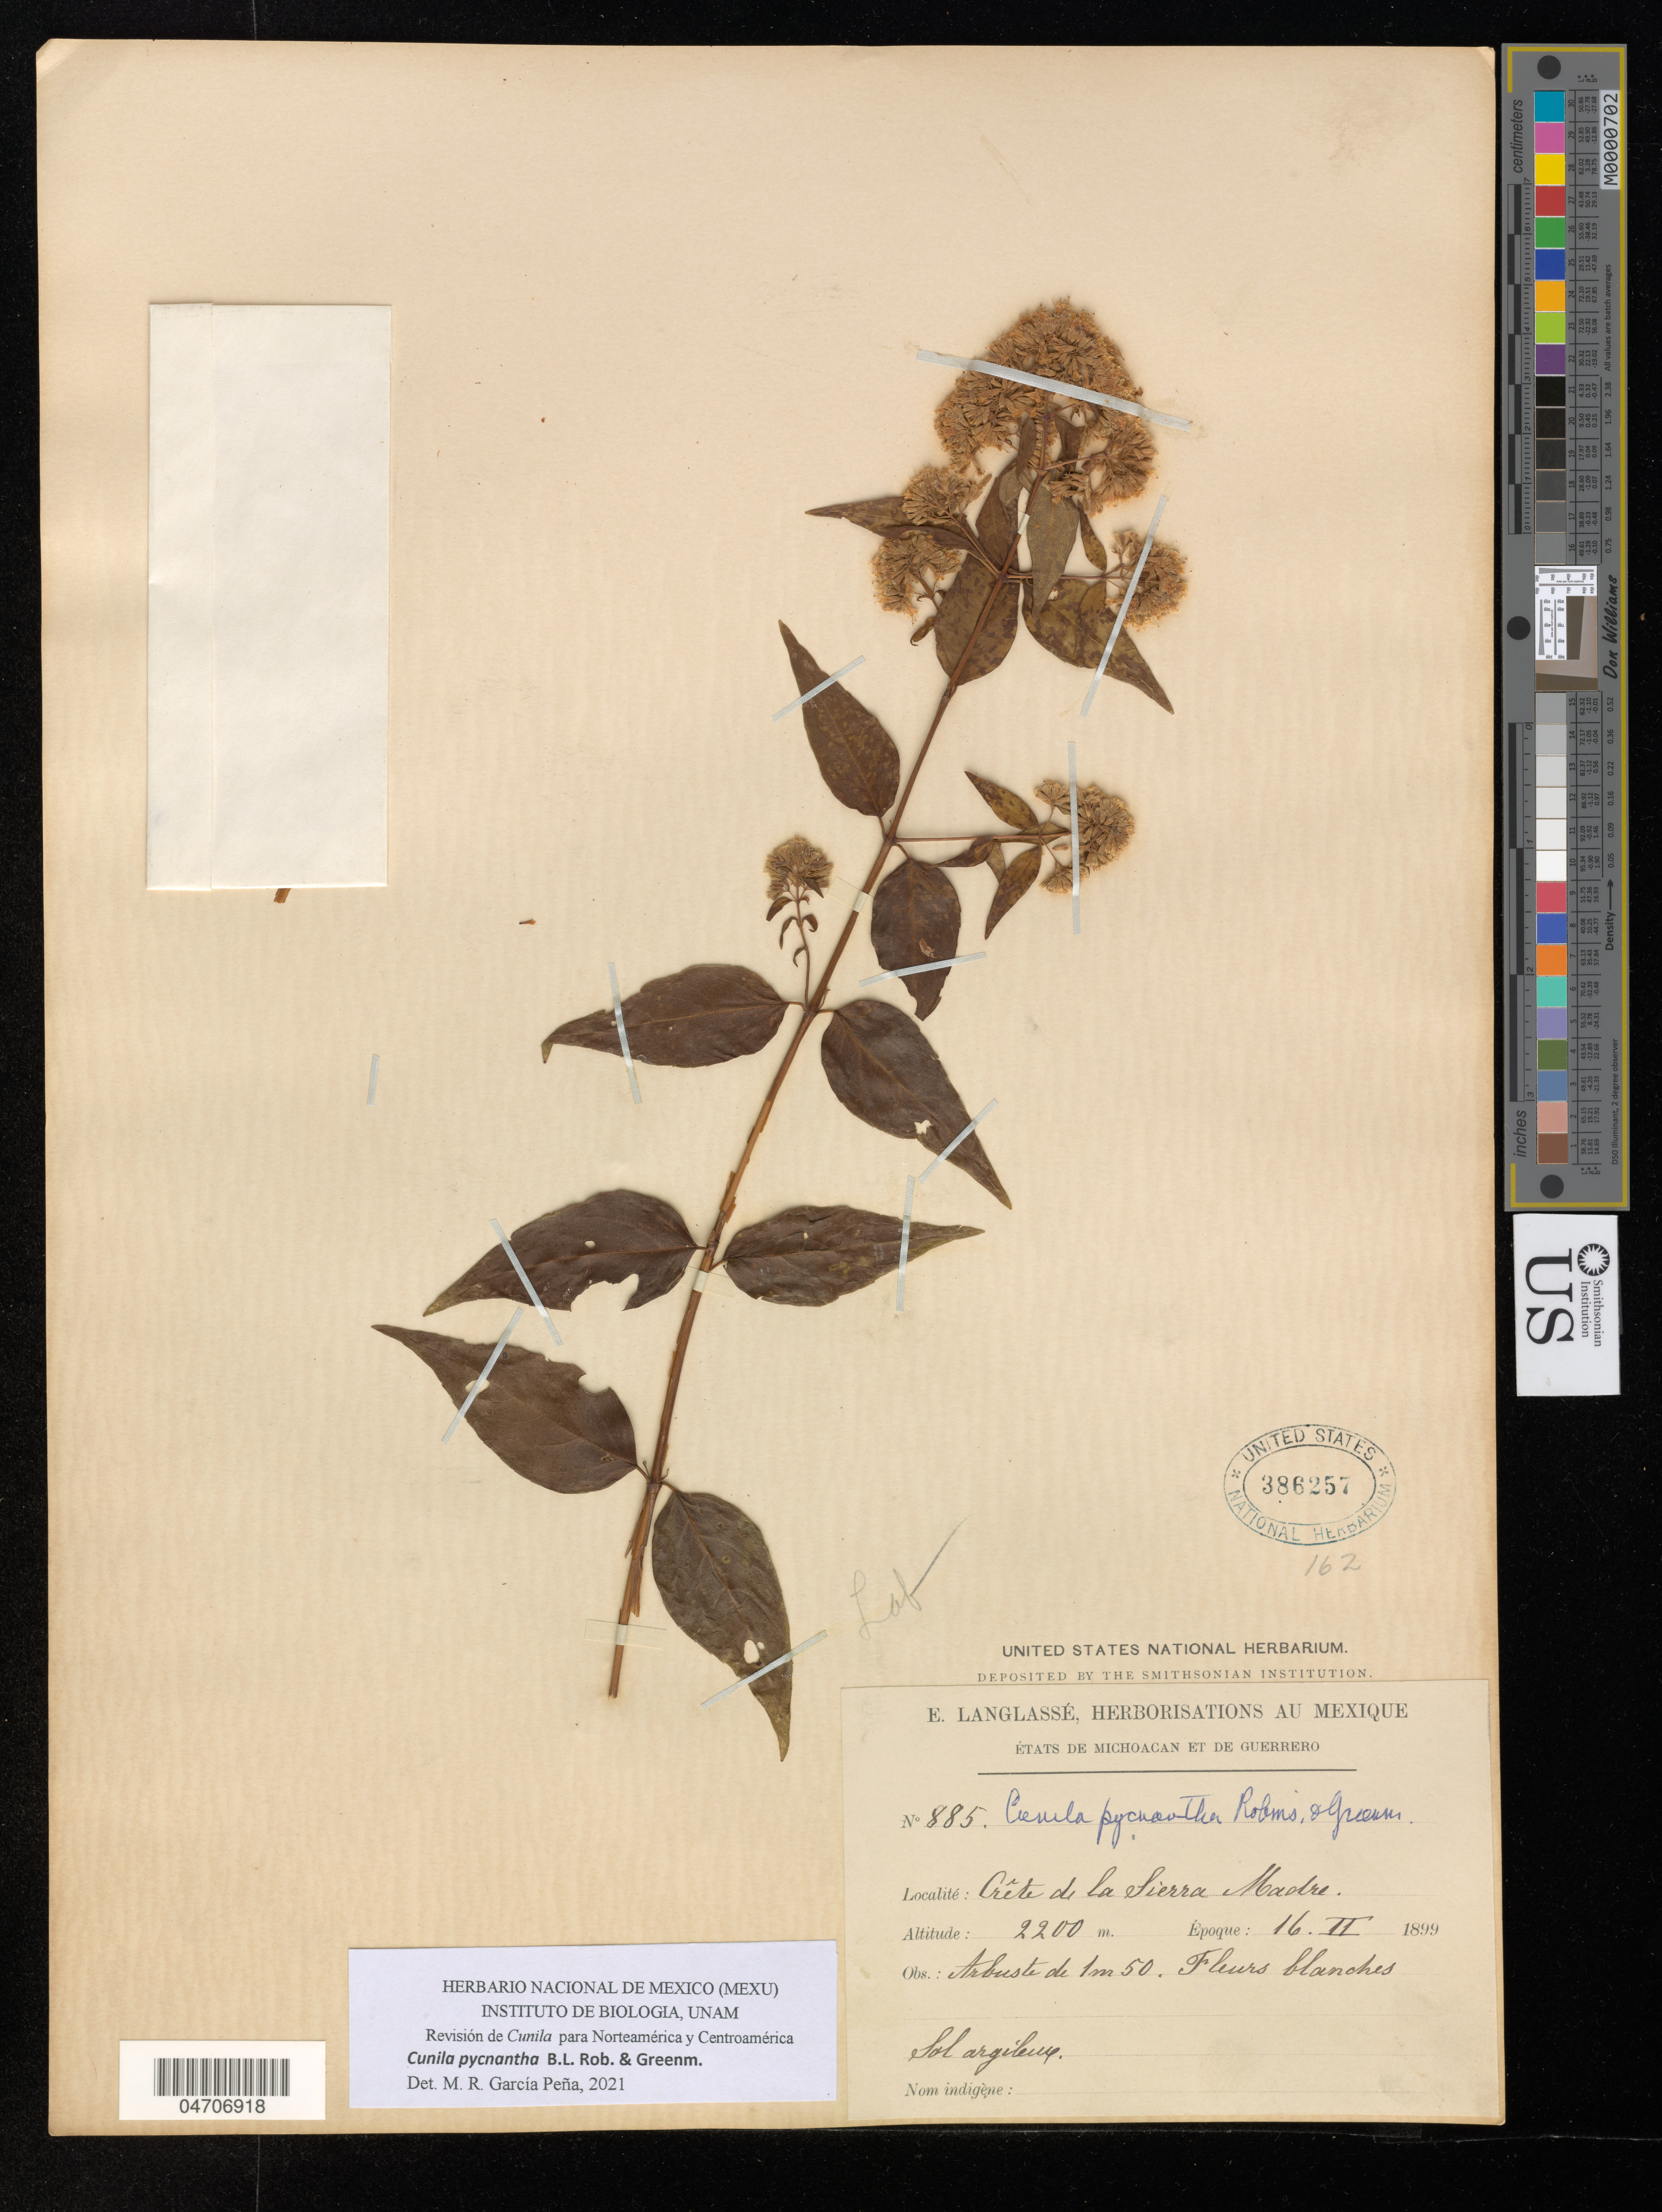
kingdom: Plantae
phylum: Tracheophyta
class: Magnoliopsida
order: Lamiales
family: Lamiaceae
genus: Cunila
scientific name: Cunila pycnantha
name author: B.L. Rob. & Greenm.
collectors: E. Langlassé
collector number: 885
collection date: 1899-02-16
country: Mexico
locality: États de Michoacan et de Guerrero. Crête de la Sierra Madre.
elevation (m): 2200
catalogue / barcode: US 386257